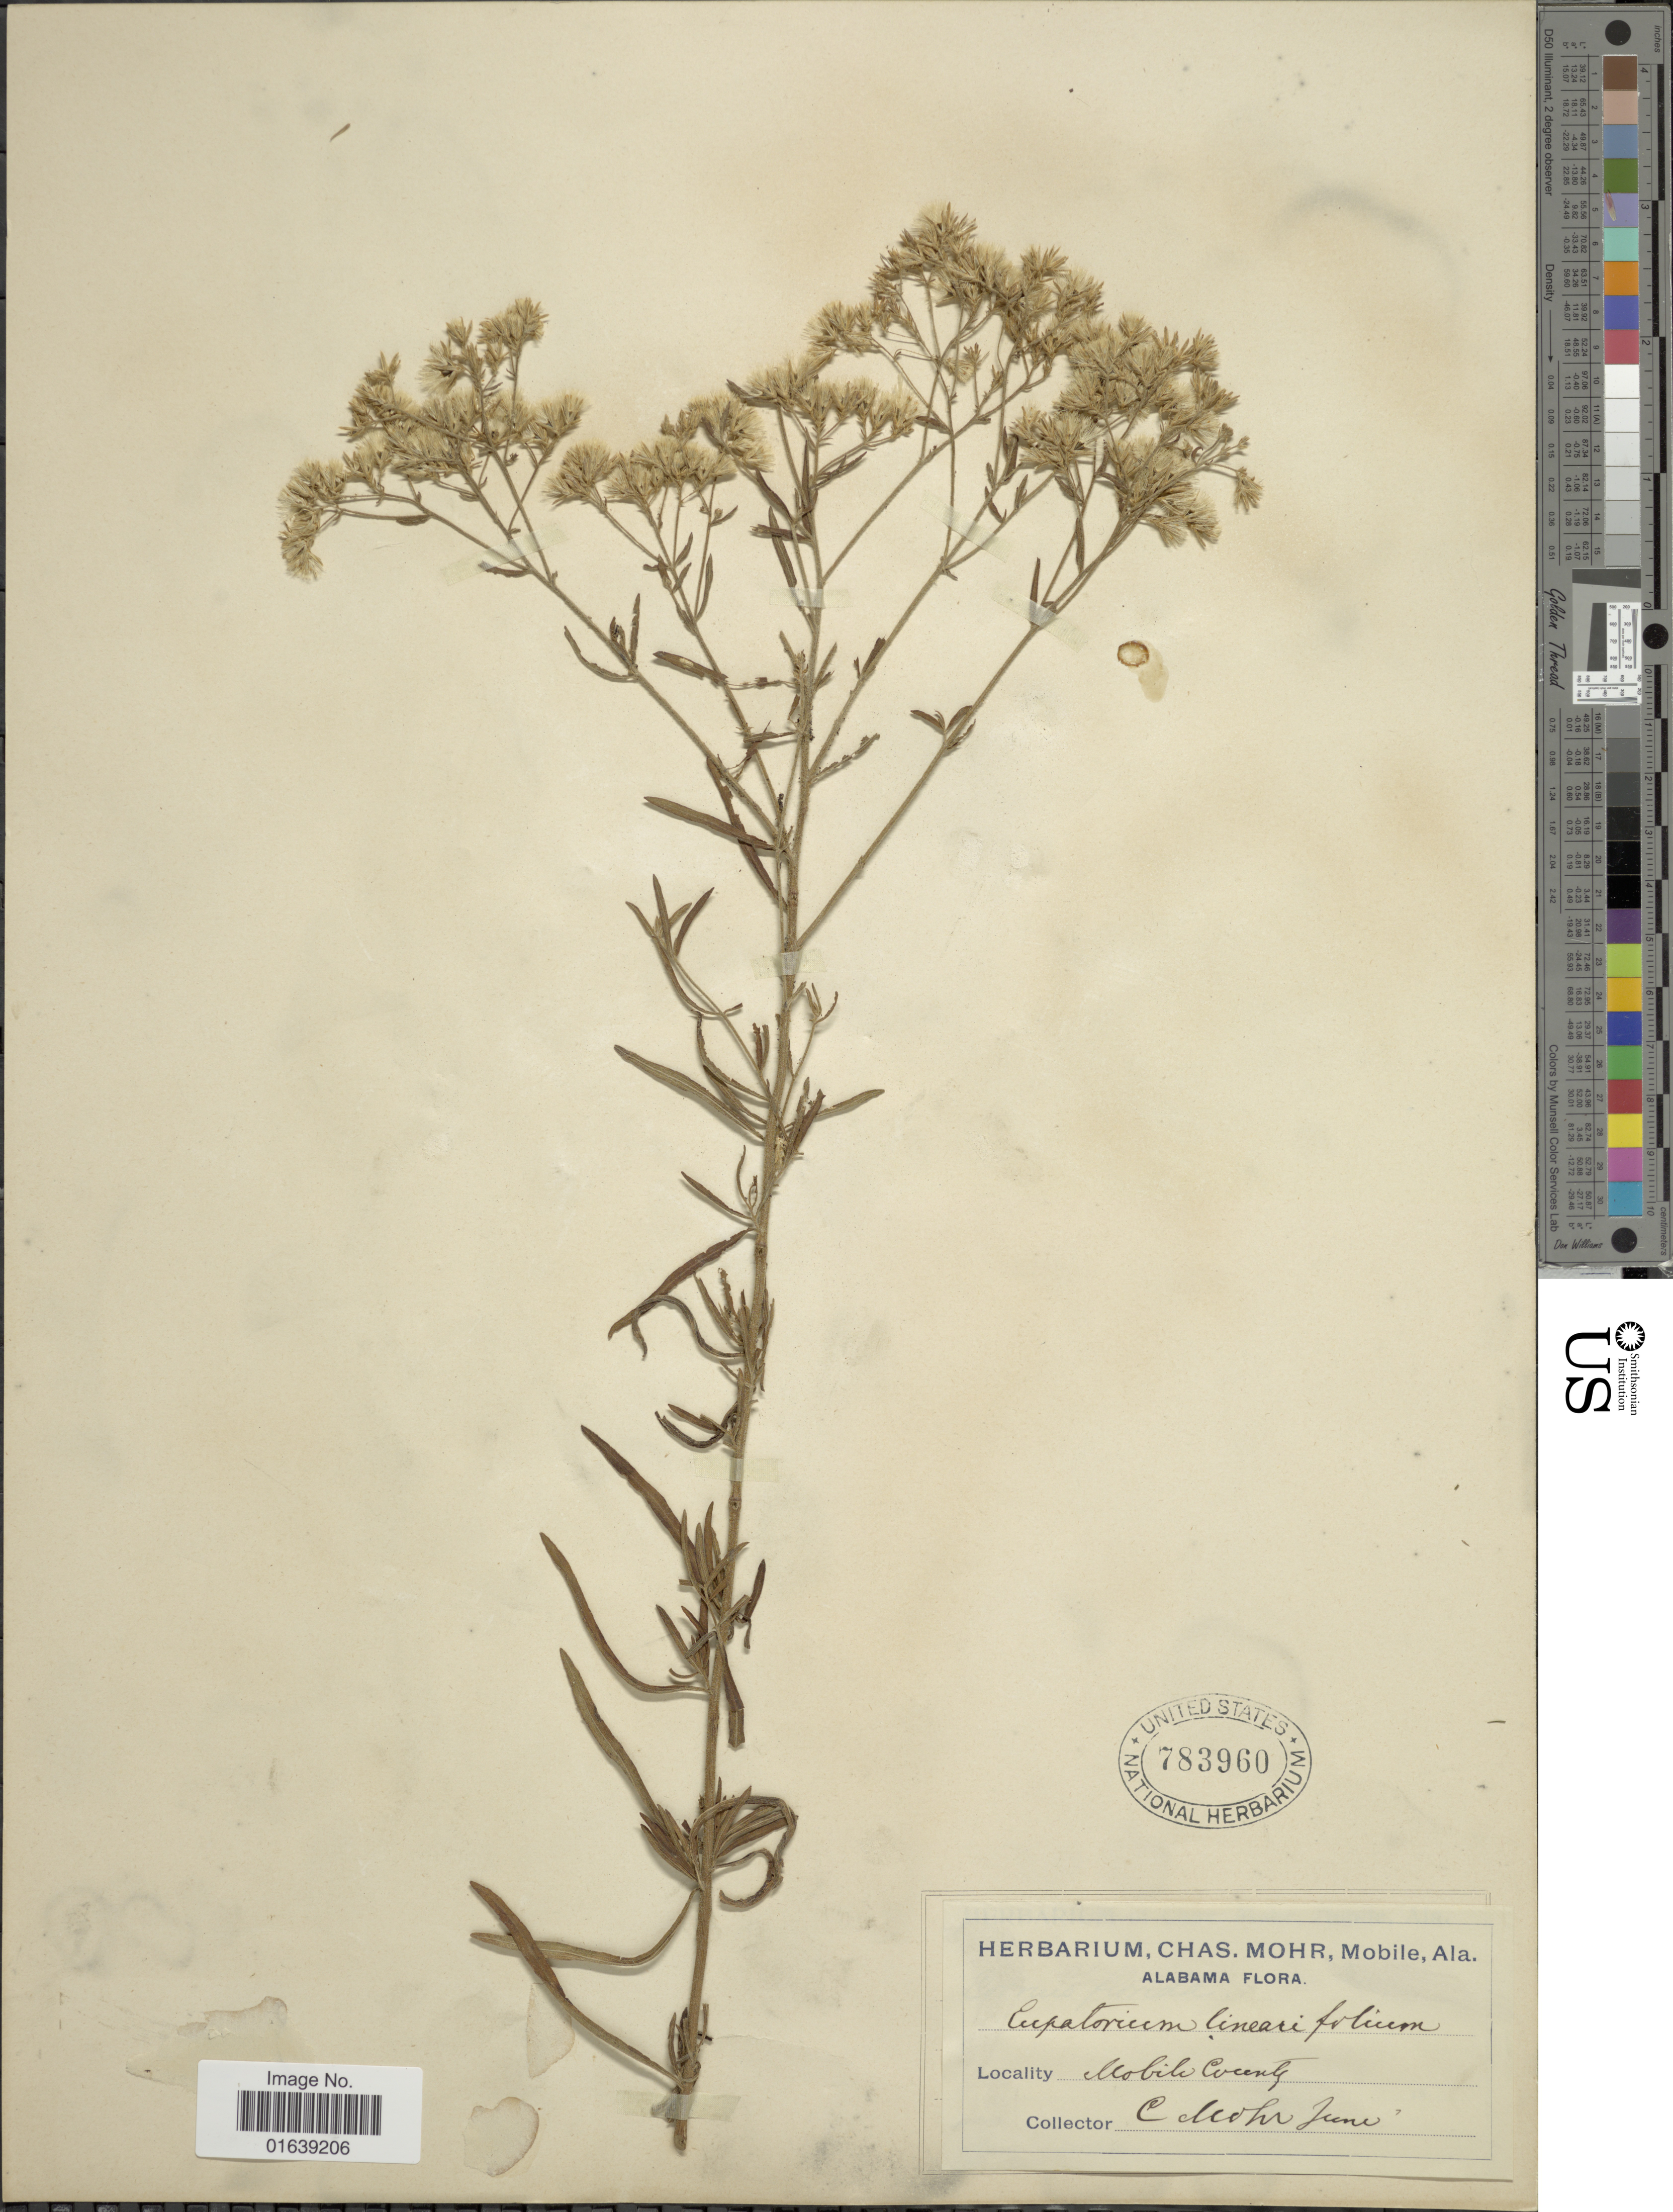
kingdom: Plantae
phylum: Tracheophyta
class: Magnoliopsida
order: Asterales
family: Asteraceae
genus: Eupatorium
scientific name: Eupatorium hyssopifolium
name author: L.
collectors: C. T. Mohr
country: United States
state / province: Alabama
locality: Mobile County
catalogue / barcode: US 783960